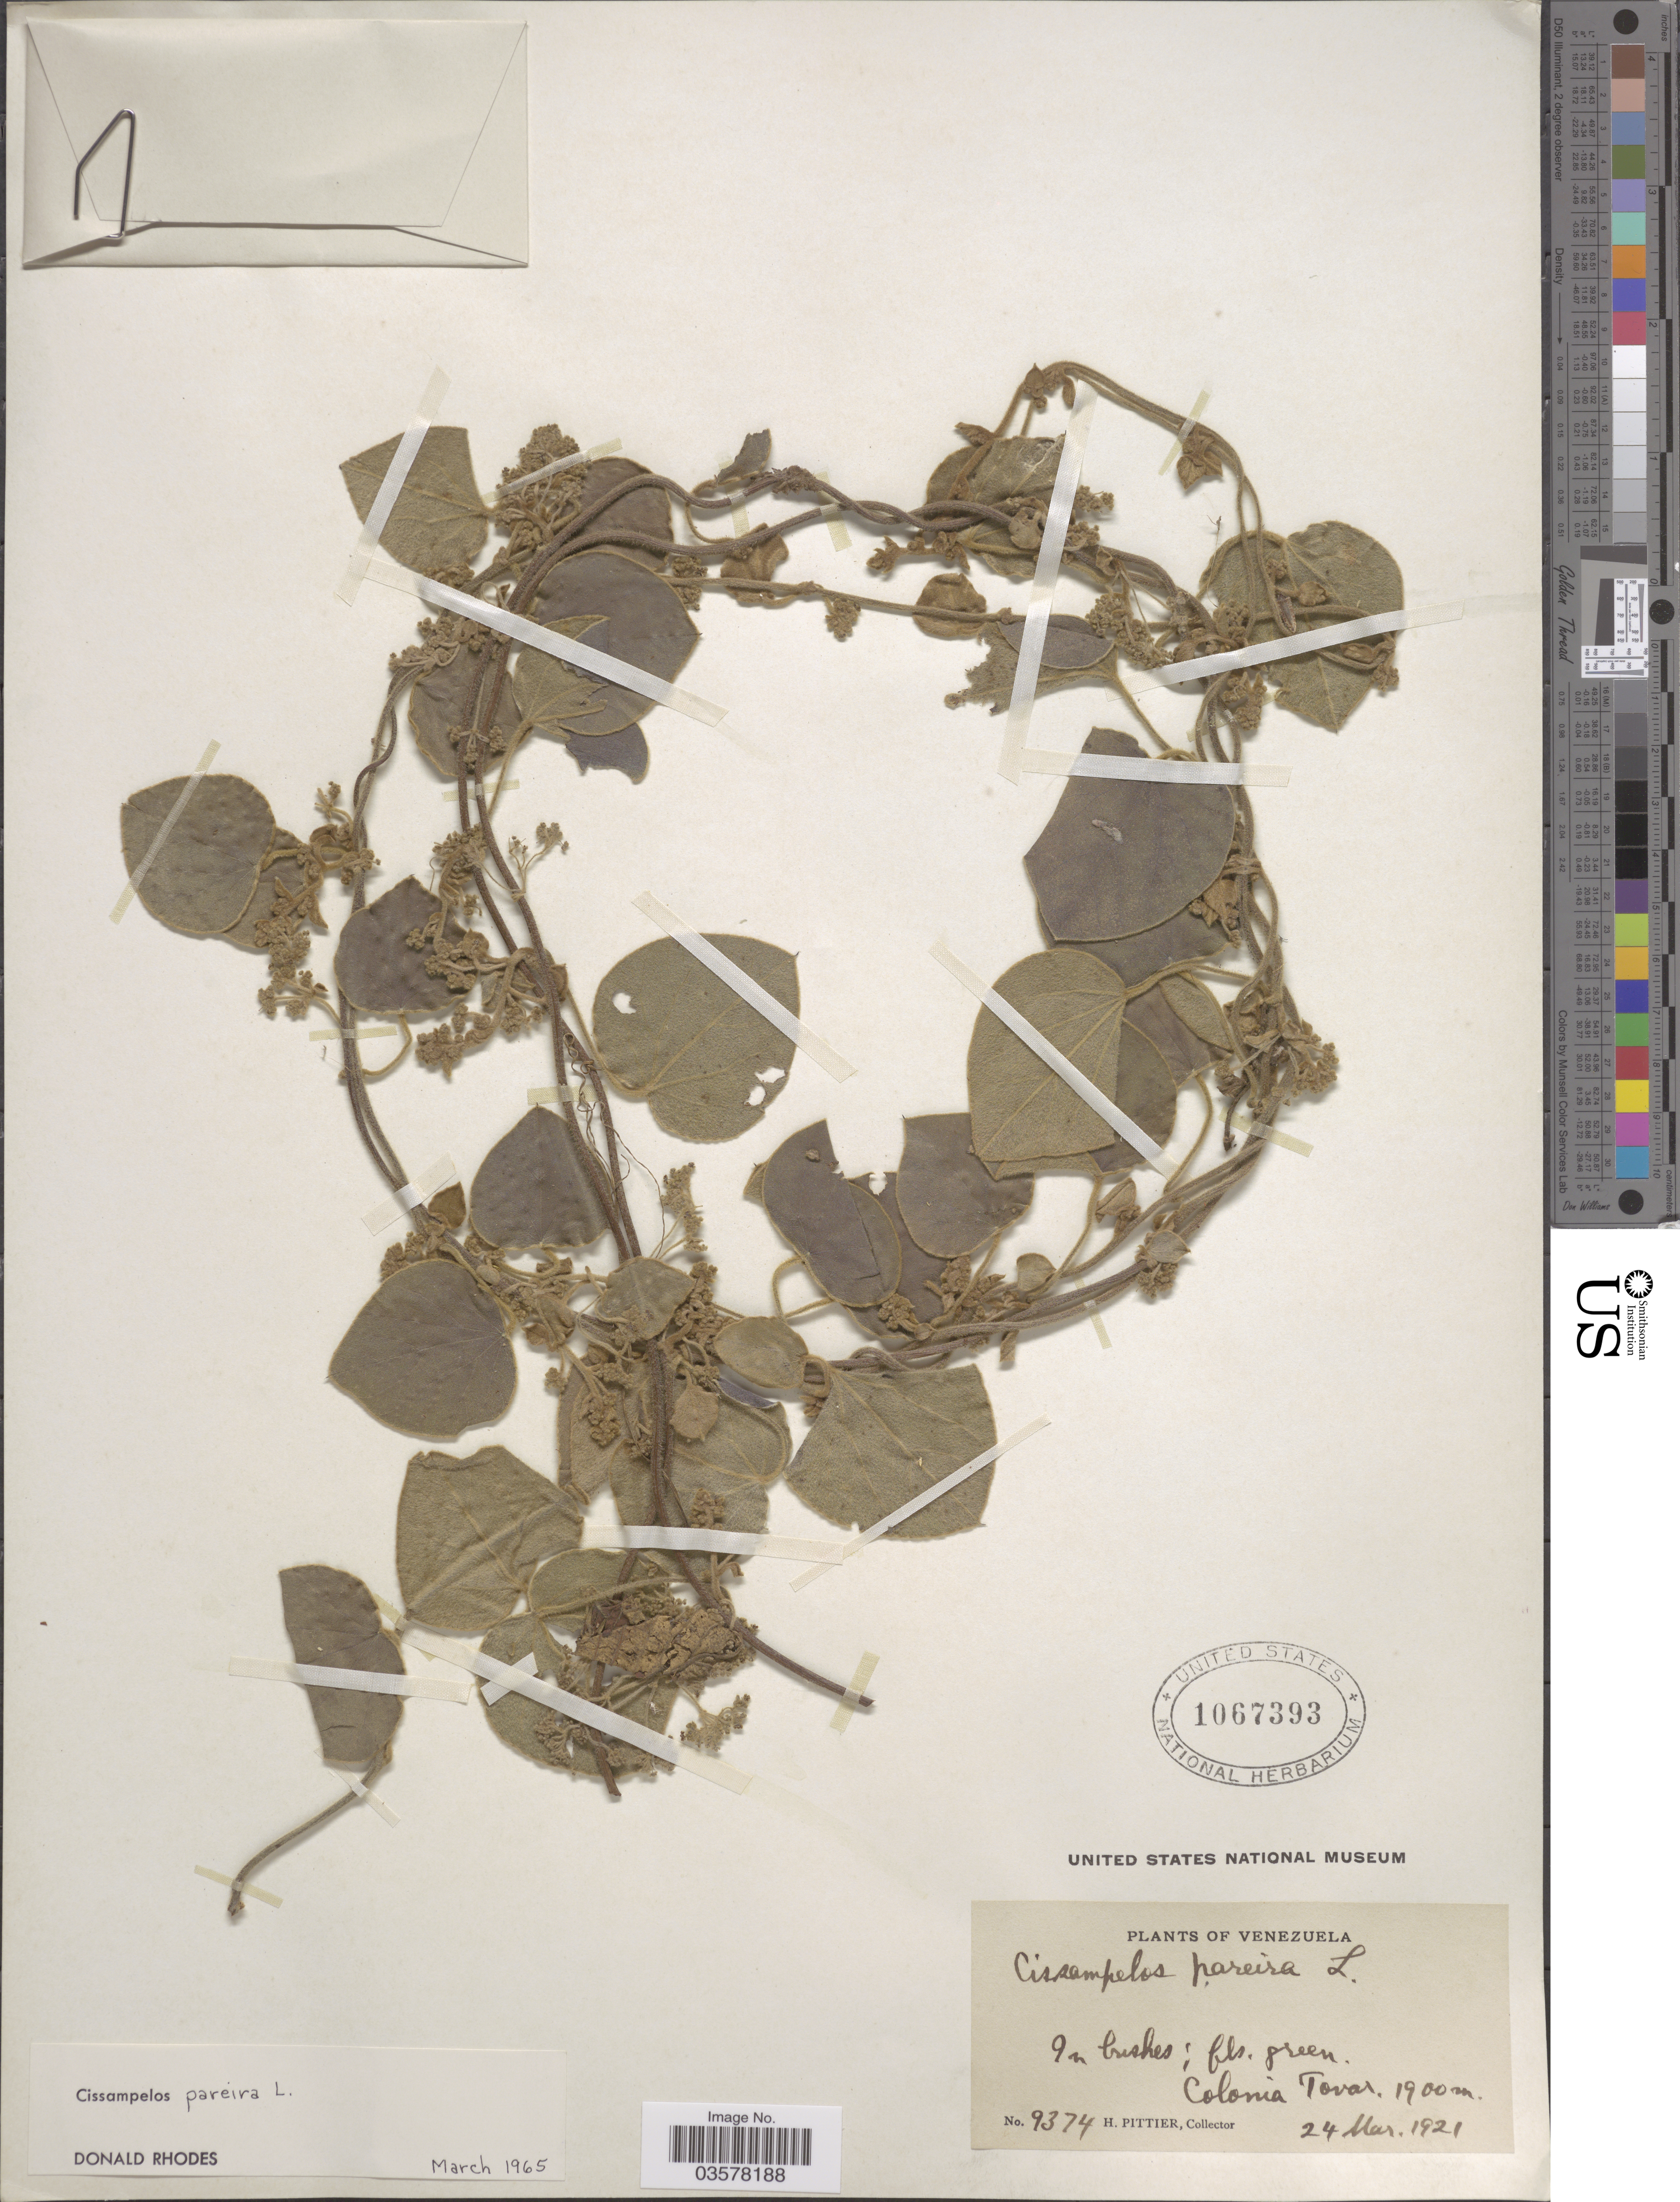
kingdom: Plantae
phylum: Tracheophyta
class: Magnoliopsida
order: Ranunculales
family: Menispermaceae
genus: Cissampelos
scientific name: Cissampelos pareira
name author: L.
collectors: H. F. Pittier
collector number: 9374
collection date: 1921-03-24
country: Venezuela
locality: Colonia Tovar.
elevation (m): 1900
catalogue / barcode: US 1067393